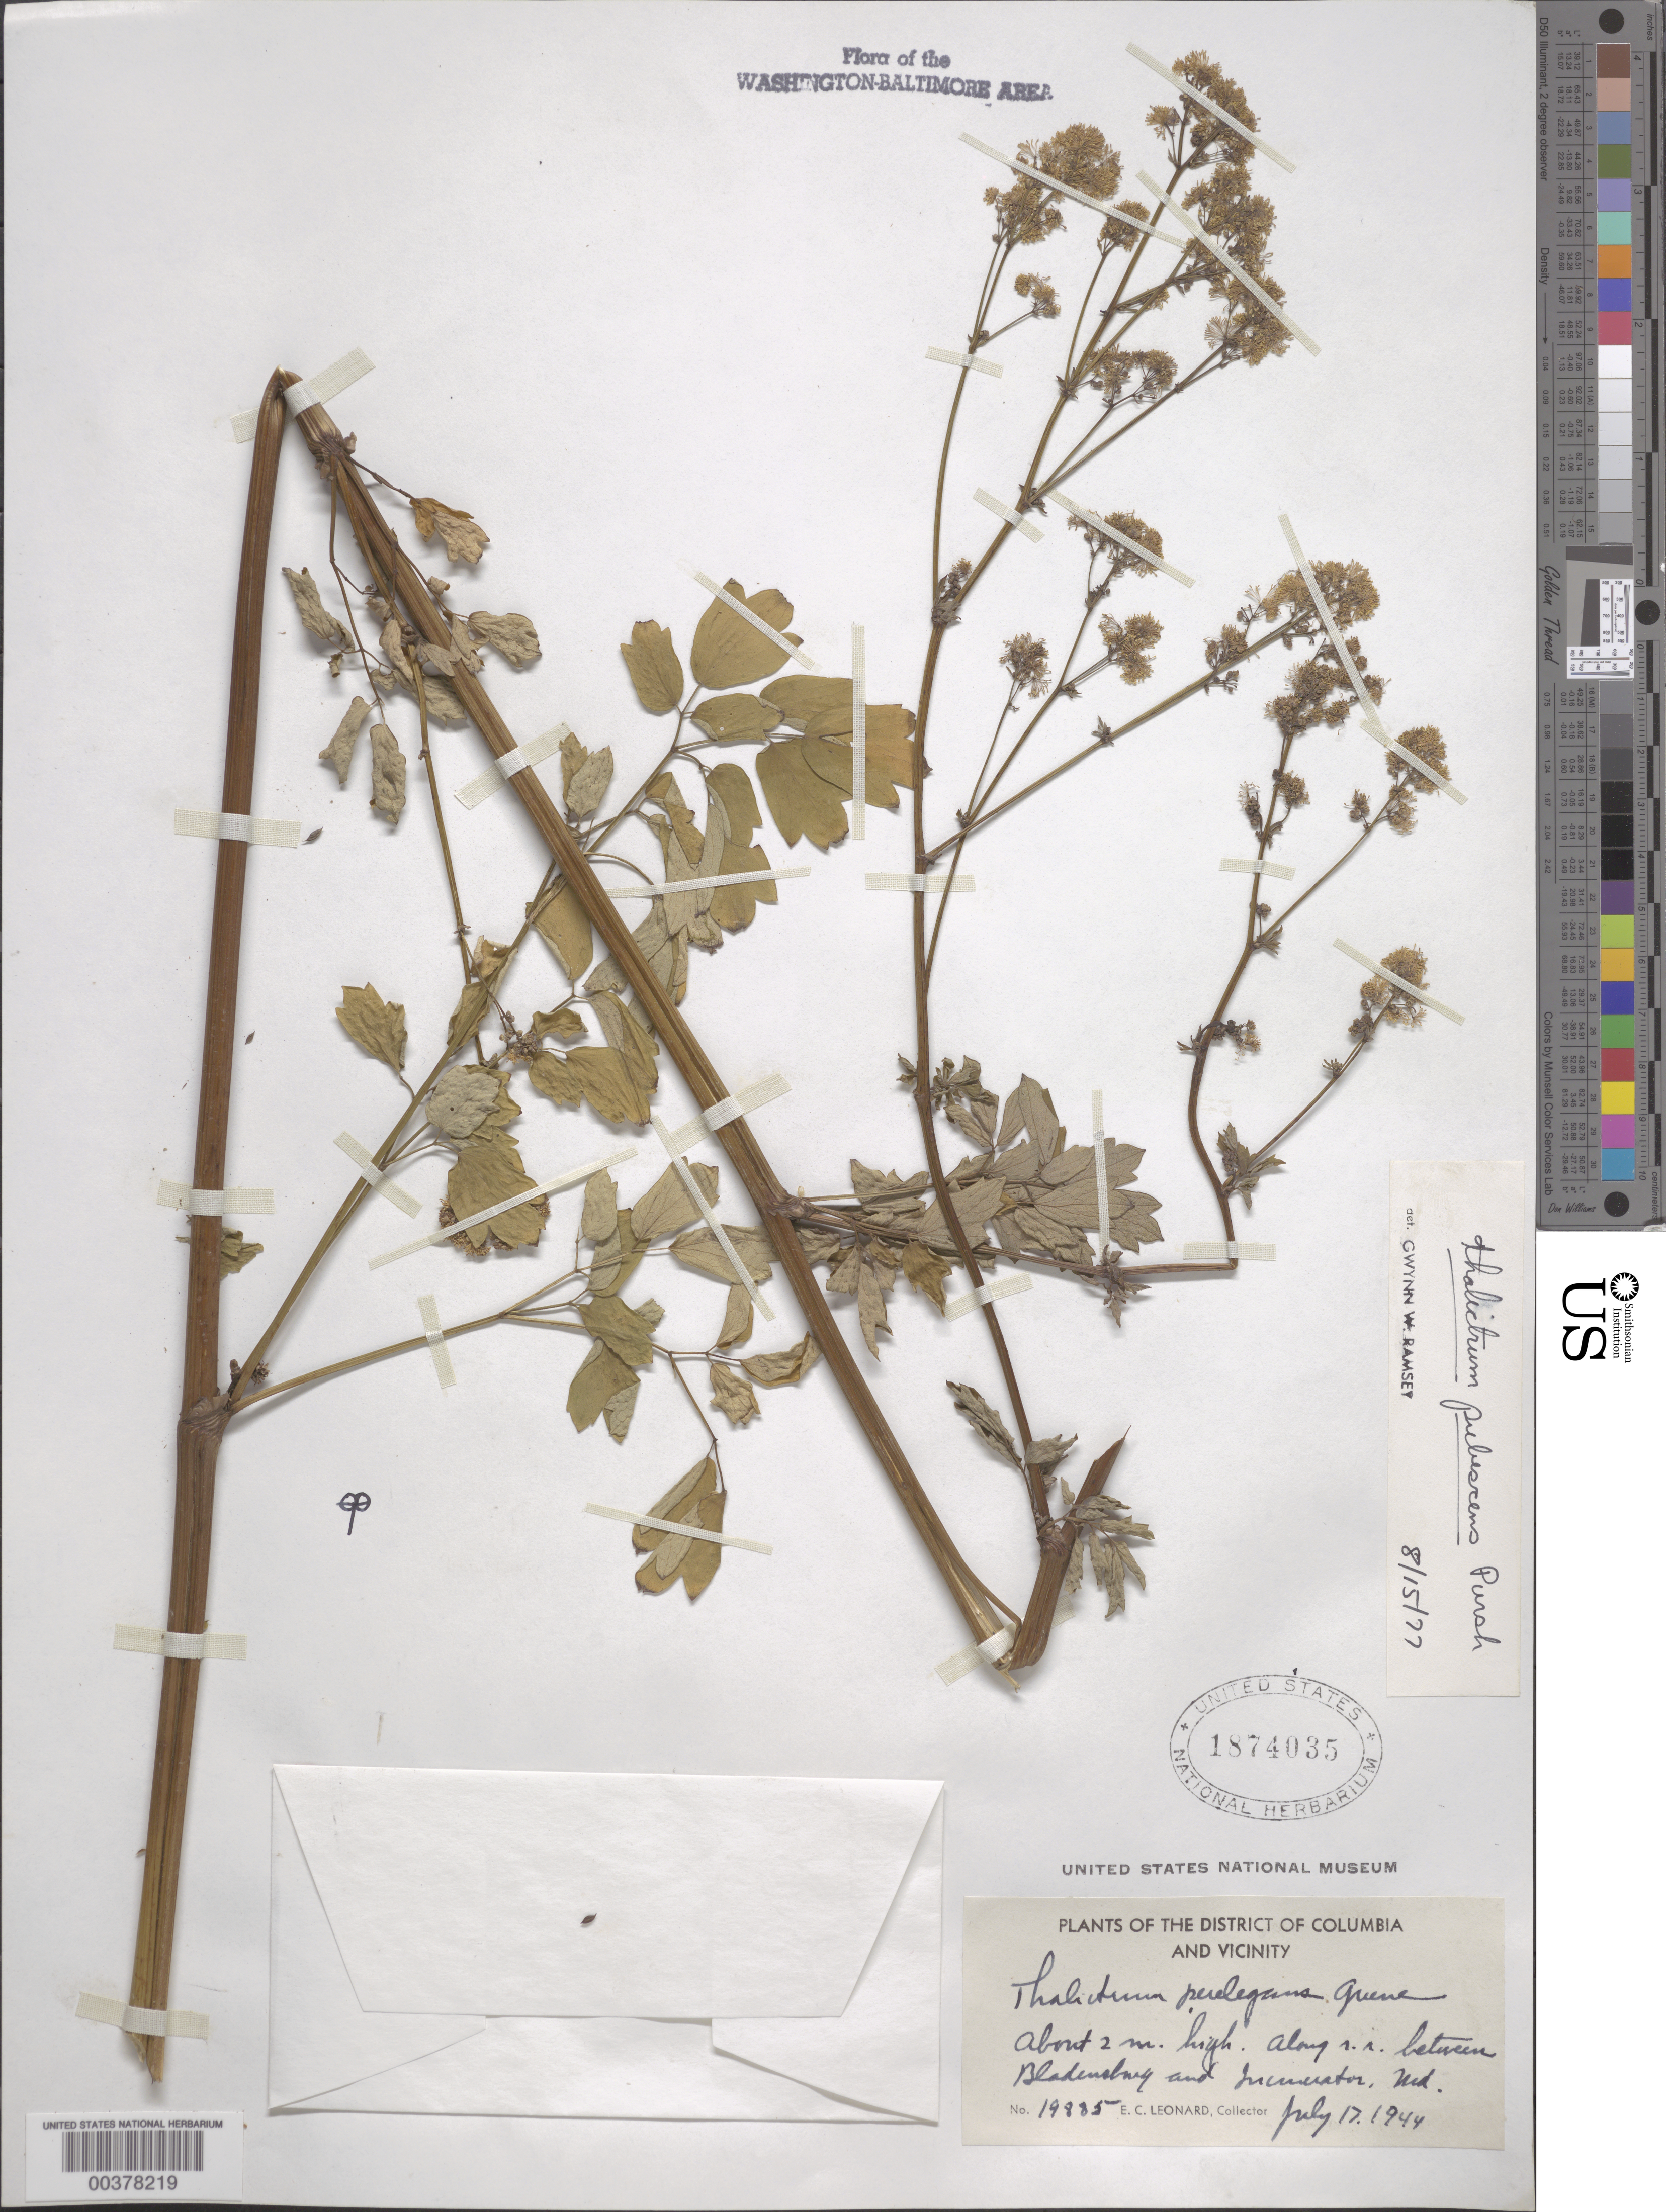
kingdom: Plantae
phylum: Tracheophyta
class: Magnoliopsida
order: Ranunculales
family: Ranunculaceae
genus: Thalictrum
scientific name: Thalictrum pubescens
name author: Pursh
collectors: E. C. Leonard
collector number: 19885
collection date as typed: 17 Jul 1944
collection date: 1944-07-17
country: United States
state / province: Maryland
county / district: Prince George's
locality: Between Bladensburg and Incinerator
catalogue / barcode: US 1874035